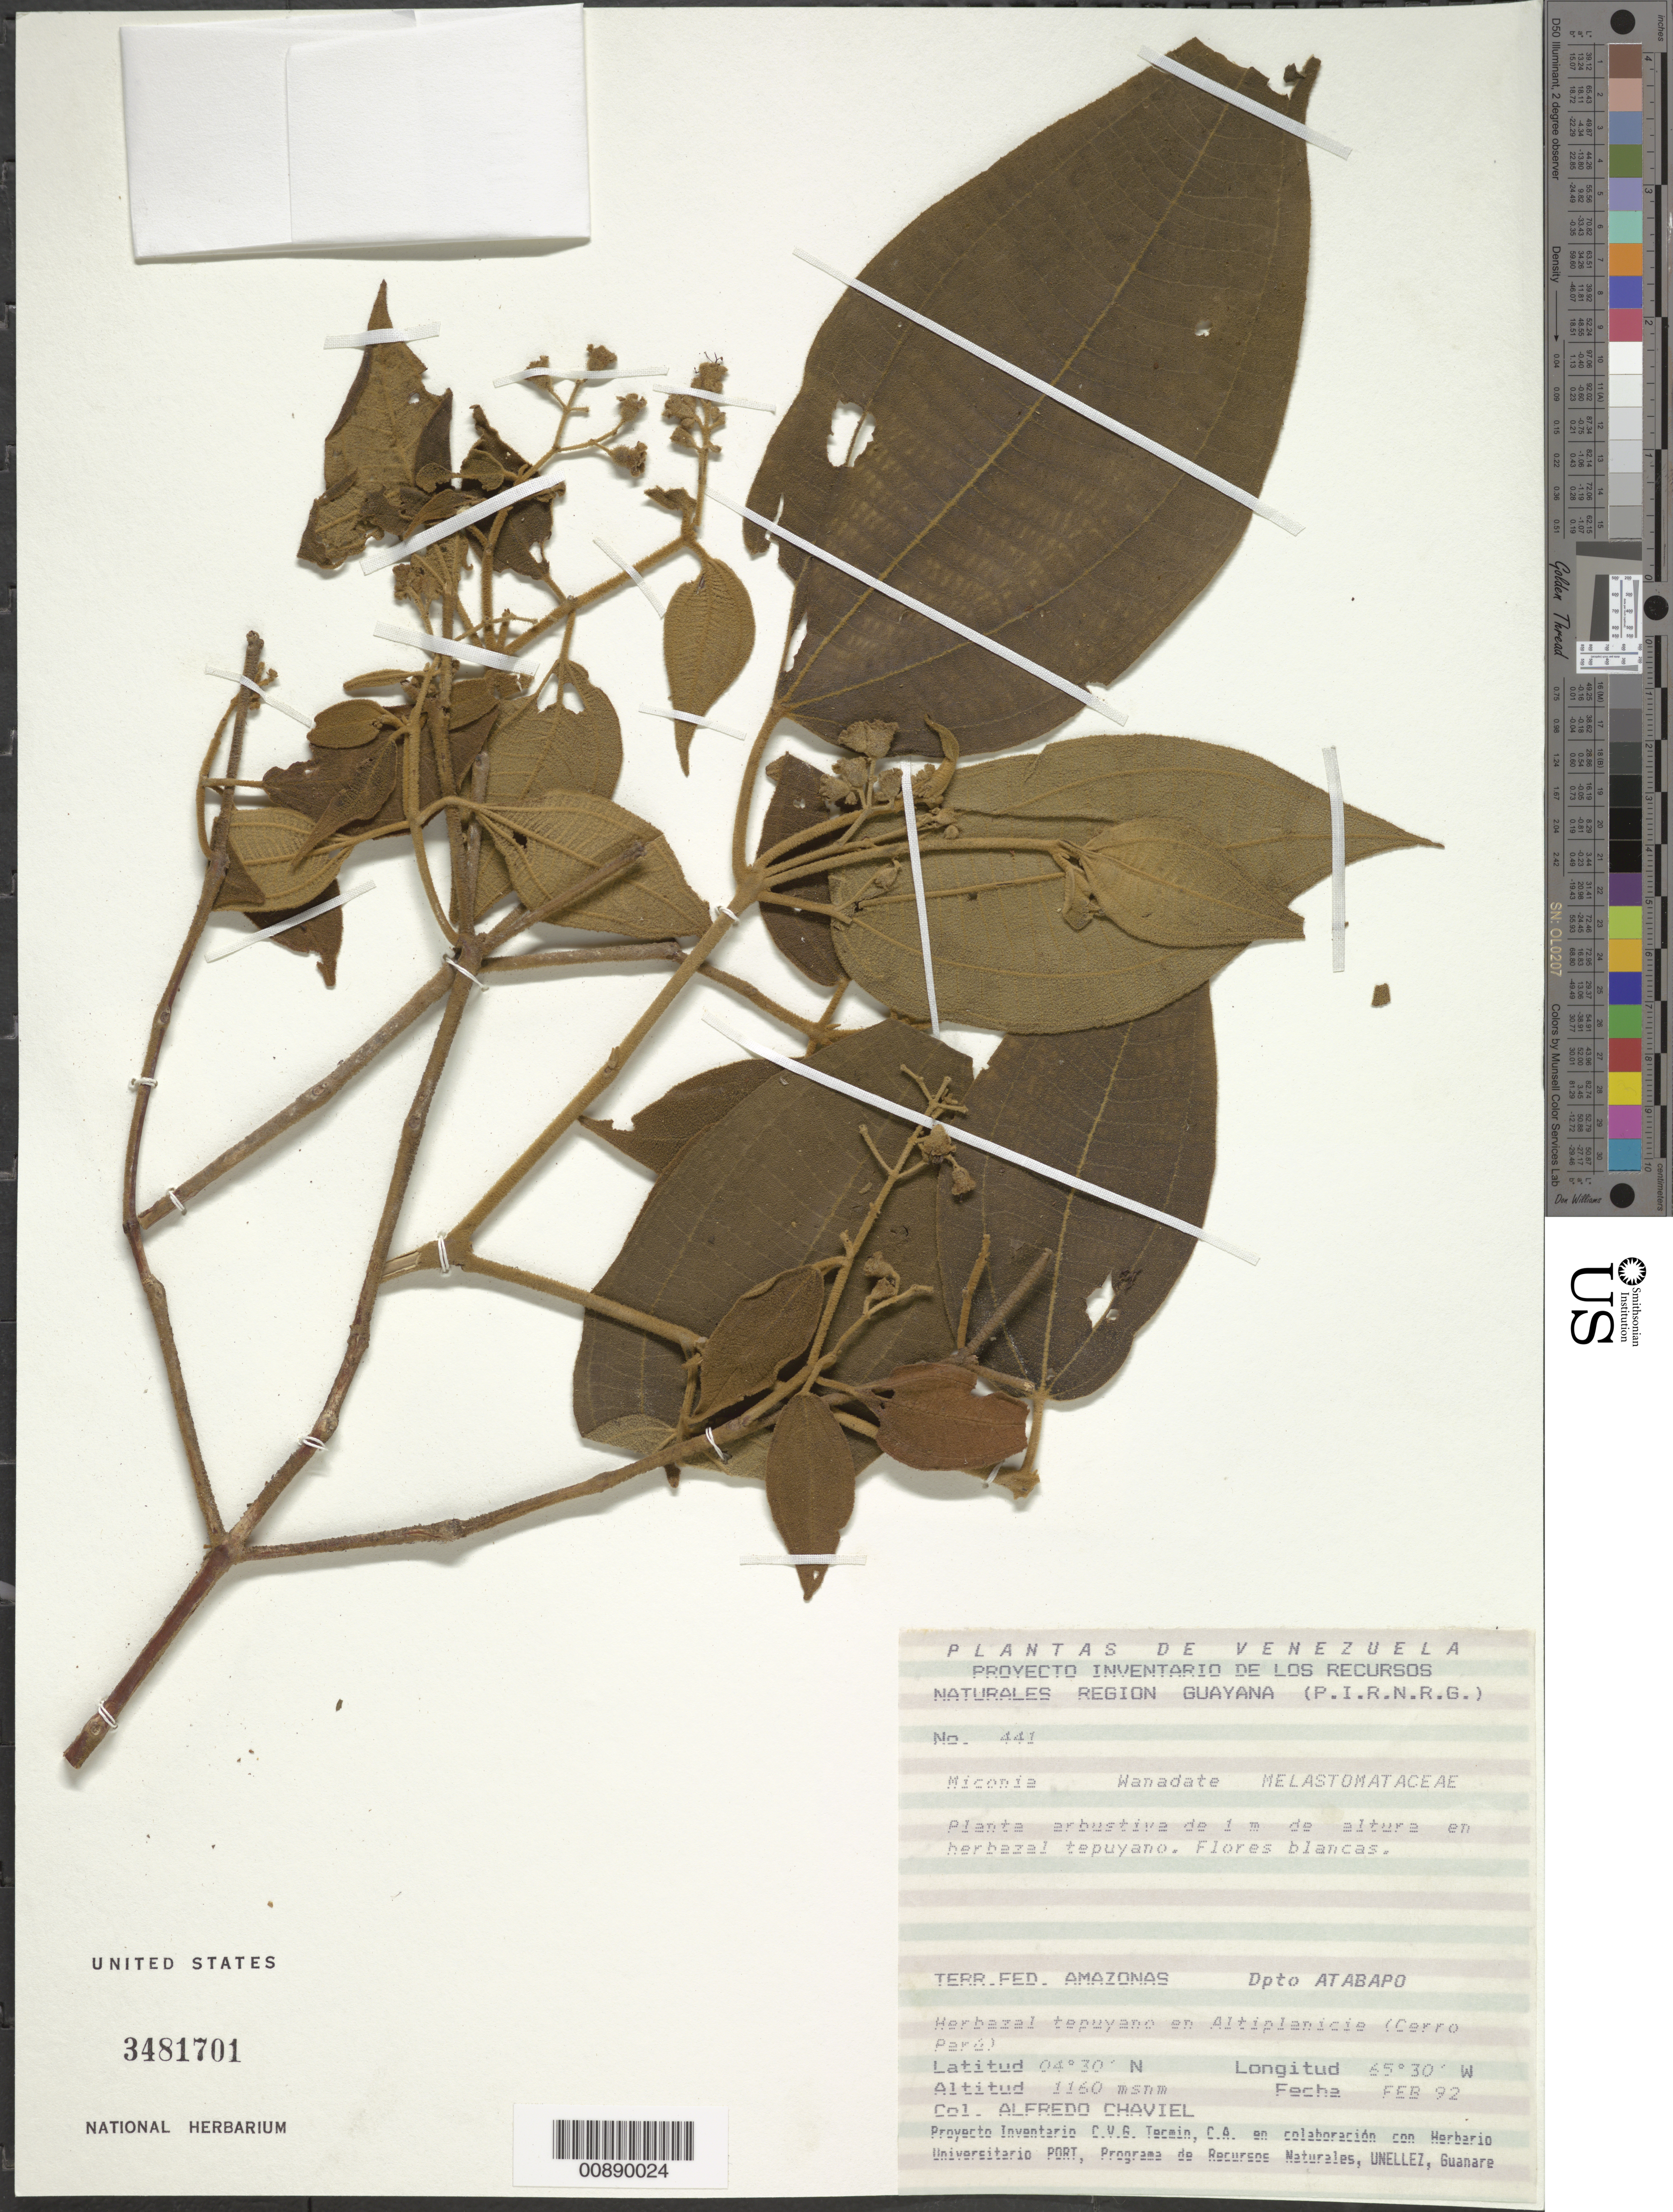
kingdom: Plantae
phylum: Tracheophyta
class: Magnoliopsida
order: Myrtales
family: Melastomataceae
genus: Miconia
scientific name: Miconia sp.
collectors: A. Chaviel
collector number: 441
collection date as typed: Feb-92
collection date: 1992-02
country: Venezuela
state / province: Amazonas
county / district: Atabapo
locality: Cerro Parú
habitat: Herbazal tepuyano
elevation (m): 1160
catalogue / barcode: US 3481701